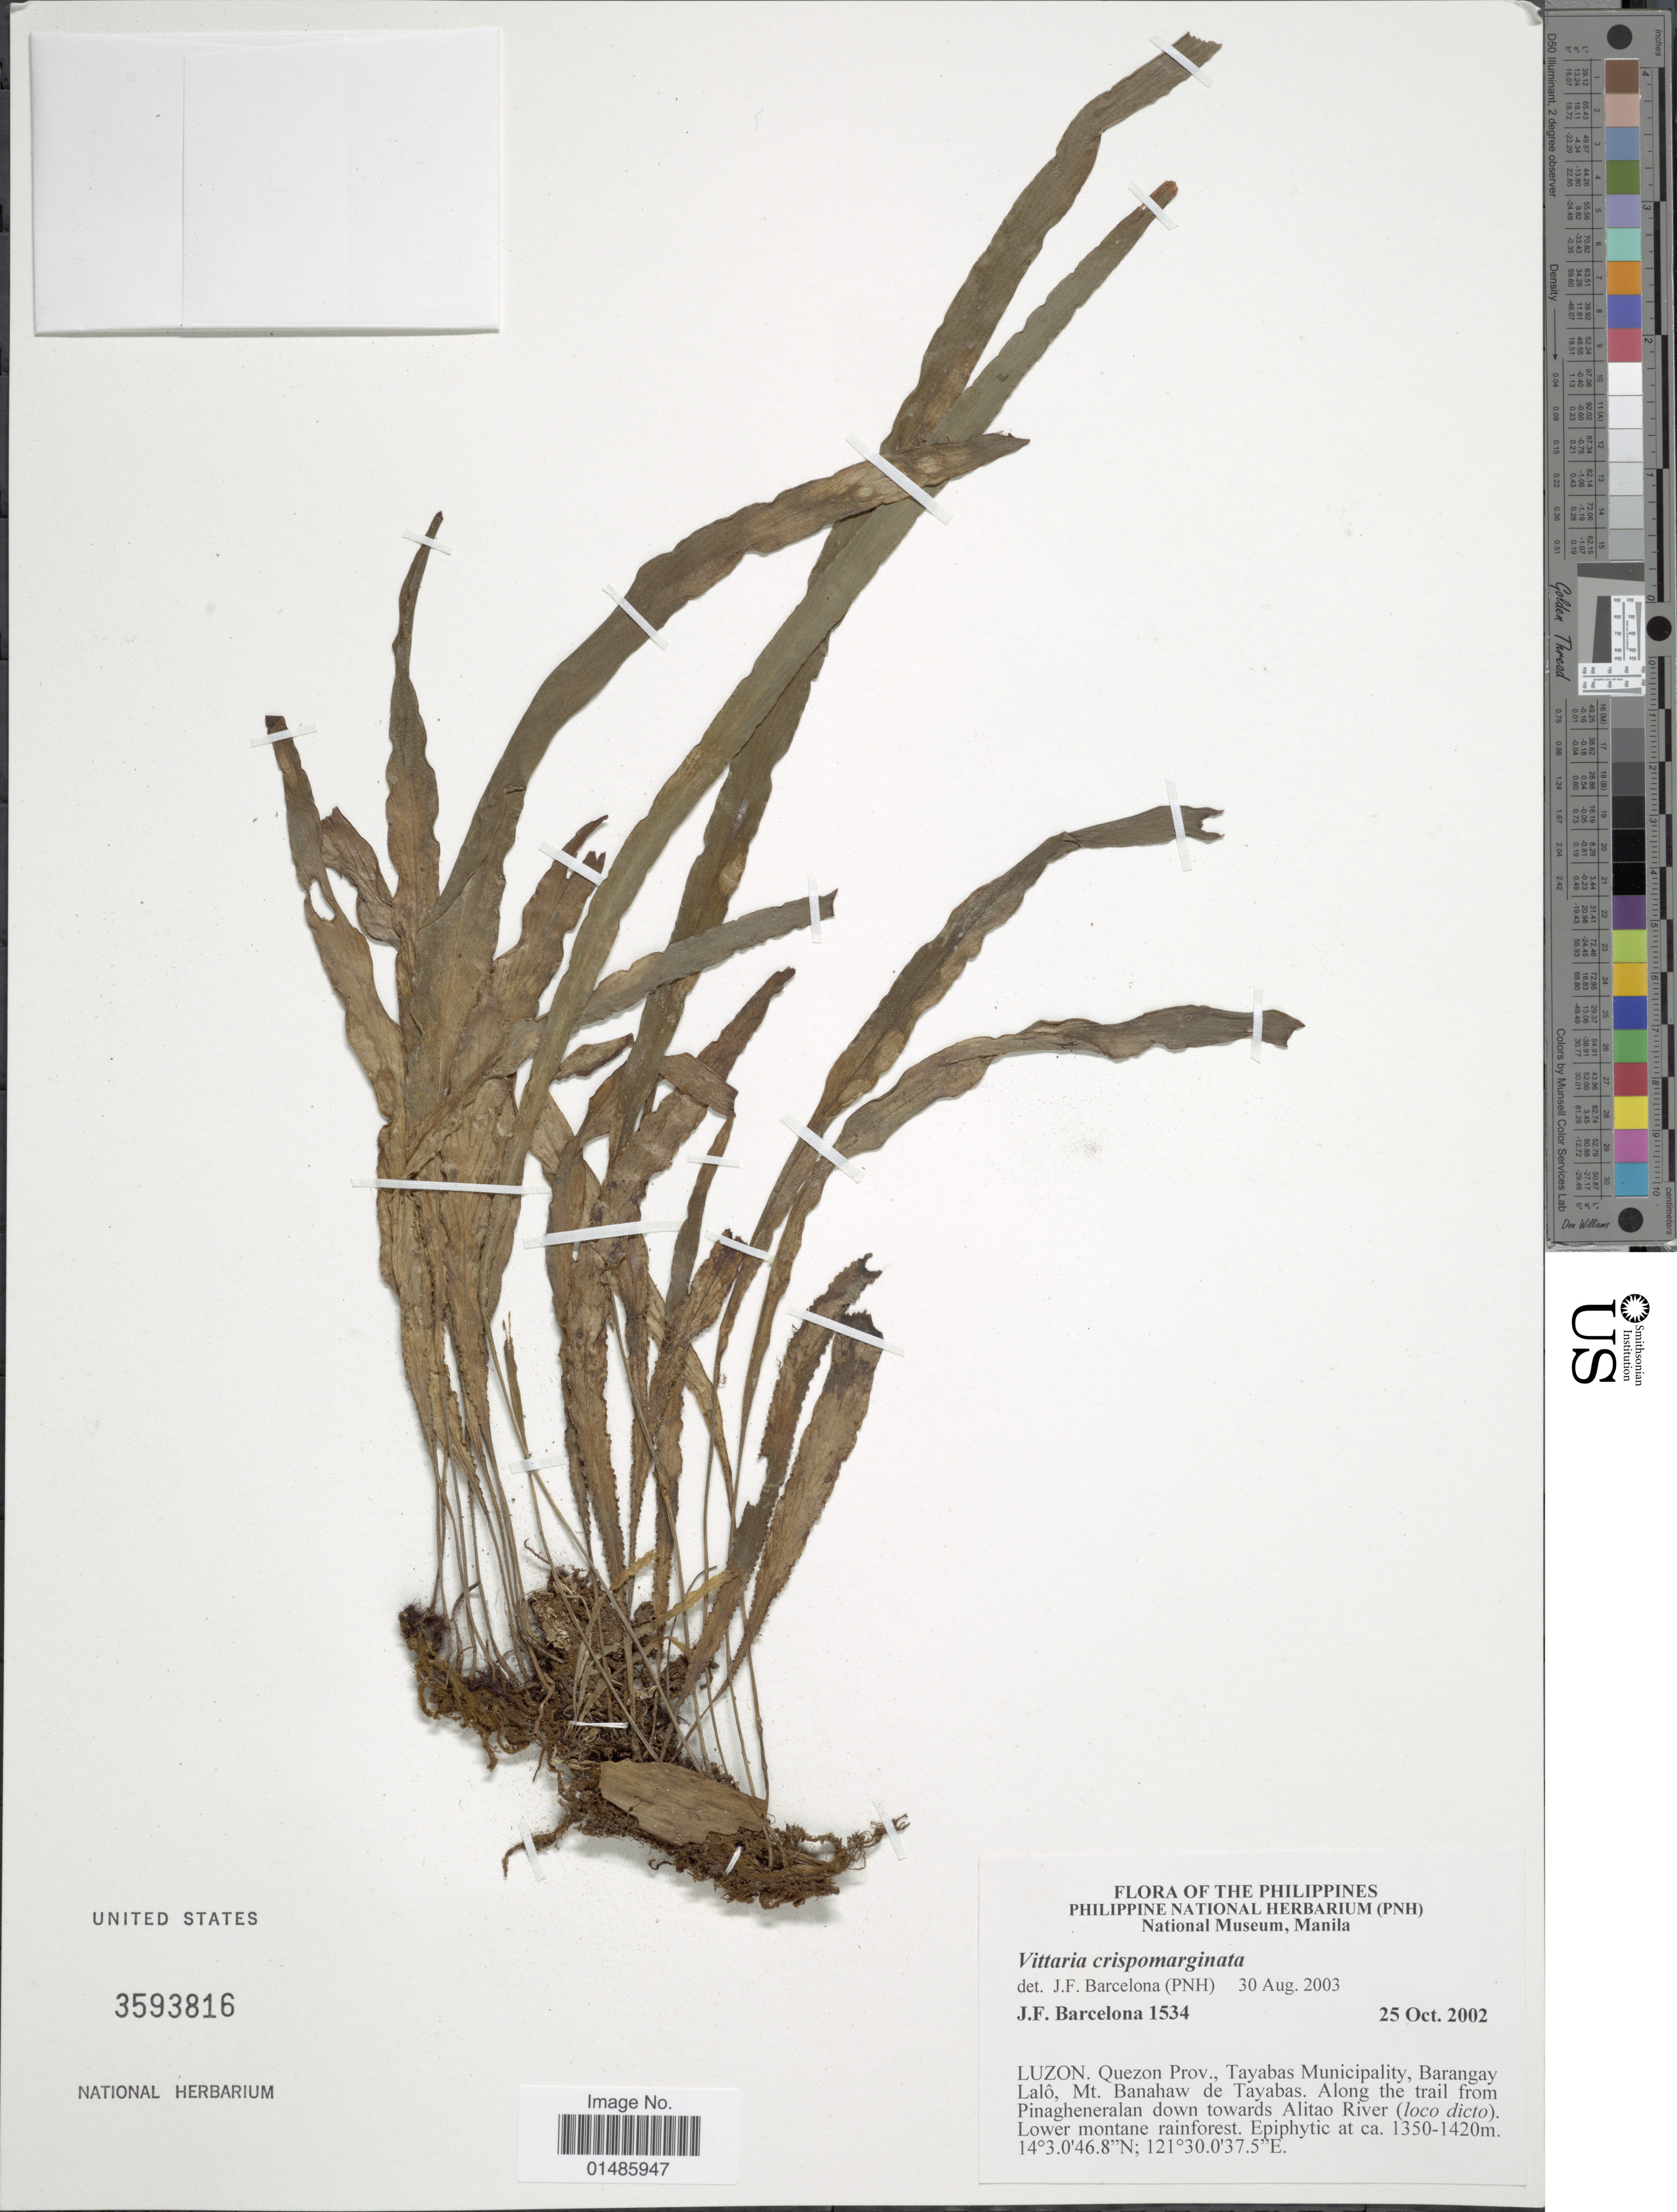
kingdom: Plantae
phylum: Tracheophyta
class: Polypodiopsida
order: Polypodiales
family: Pteridaceae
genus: Haplopteris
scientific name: Haplopteris crispomarginata comb. ined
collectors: J. F. Barcelona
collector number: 1534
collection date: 2002-10-25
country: Philippines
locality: Luzon. Quezon Prov., Tayabas Municipality, Barangay Lalô, Mt. Banahaw de Tayabas. Along the trail from Pinagheneralan down towards Alitao River (loco dicto).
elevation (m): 1350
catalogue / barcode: US 3593816